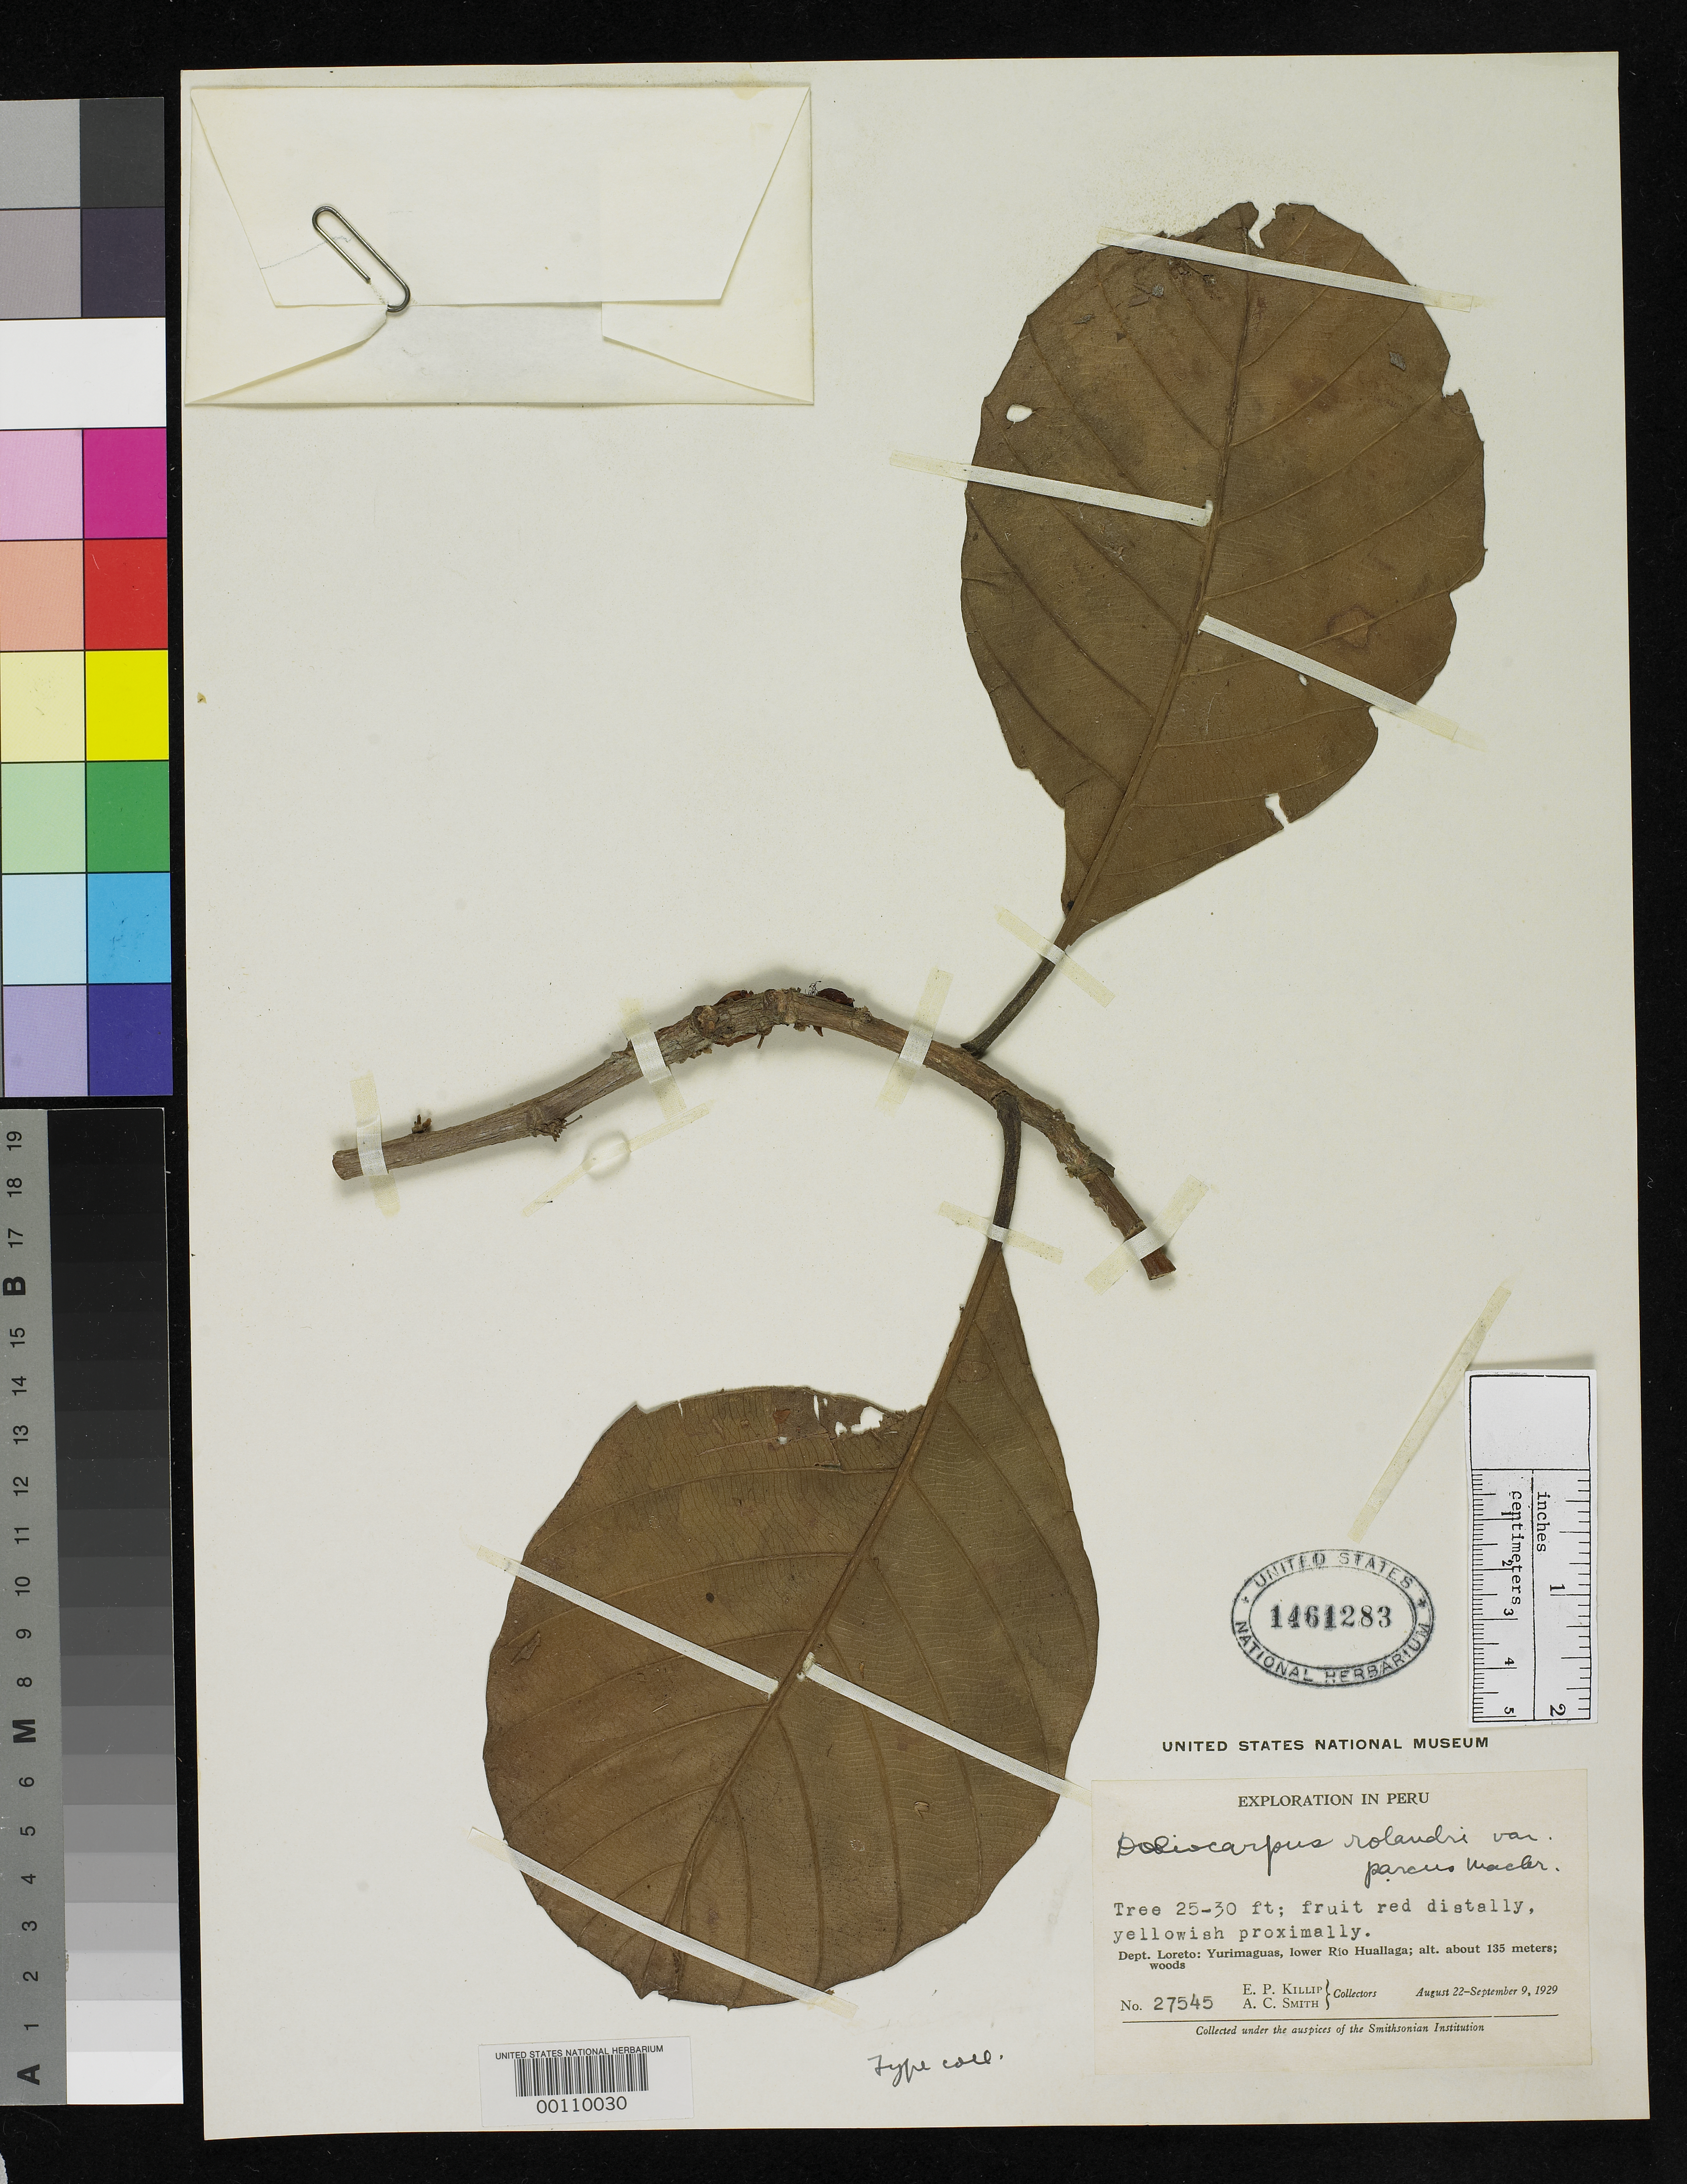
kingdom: Plantae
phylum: Tracheophyta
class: Magnoliopsida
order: Dilleniales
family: Dilleniaceae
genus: Doliocarpus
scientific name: Doliocarpus rolandri var. parcus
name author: J.F. Macbr.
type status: Isotype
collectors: E. P. Killip & A. C. Smith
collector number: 27545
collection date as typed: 22 Aug 1929 to 09 Sep 1929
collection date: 1929-08-22/1929-09-09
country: Peru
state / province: Loreto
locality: Yurimaguas, lower Rio Huallaga.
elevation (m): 135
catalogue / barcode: US 1461283